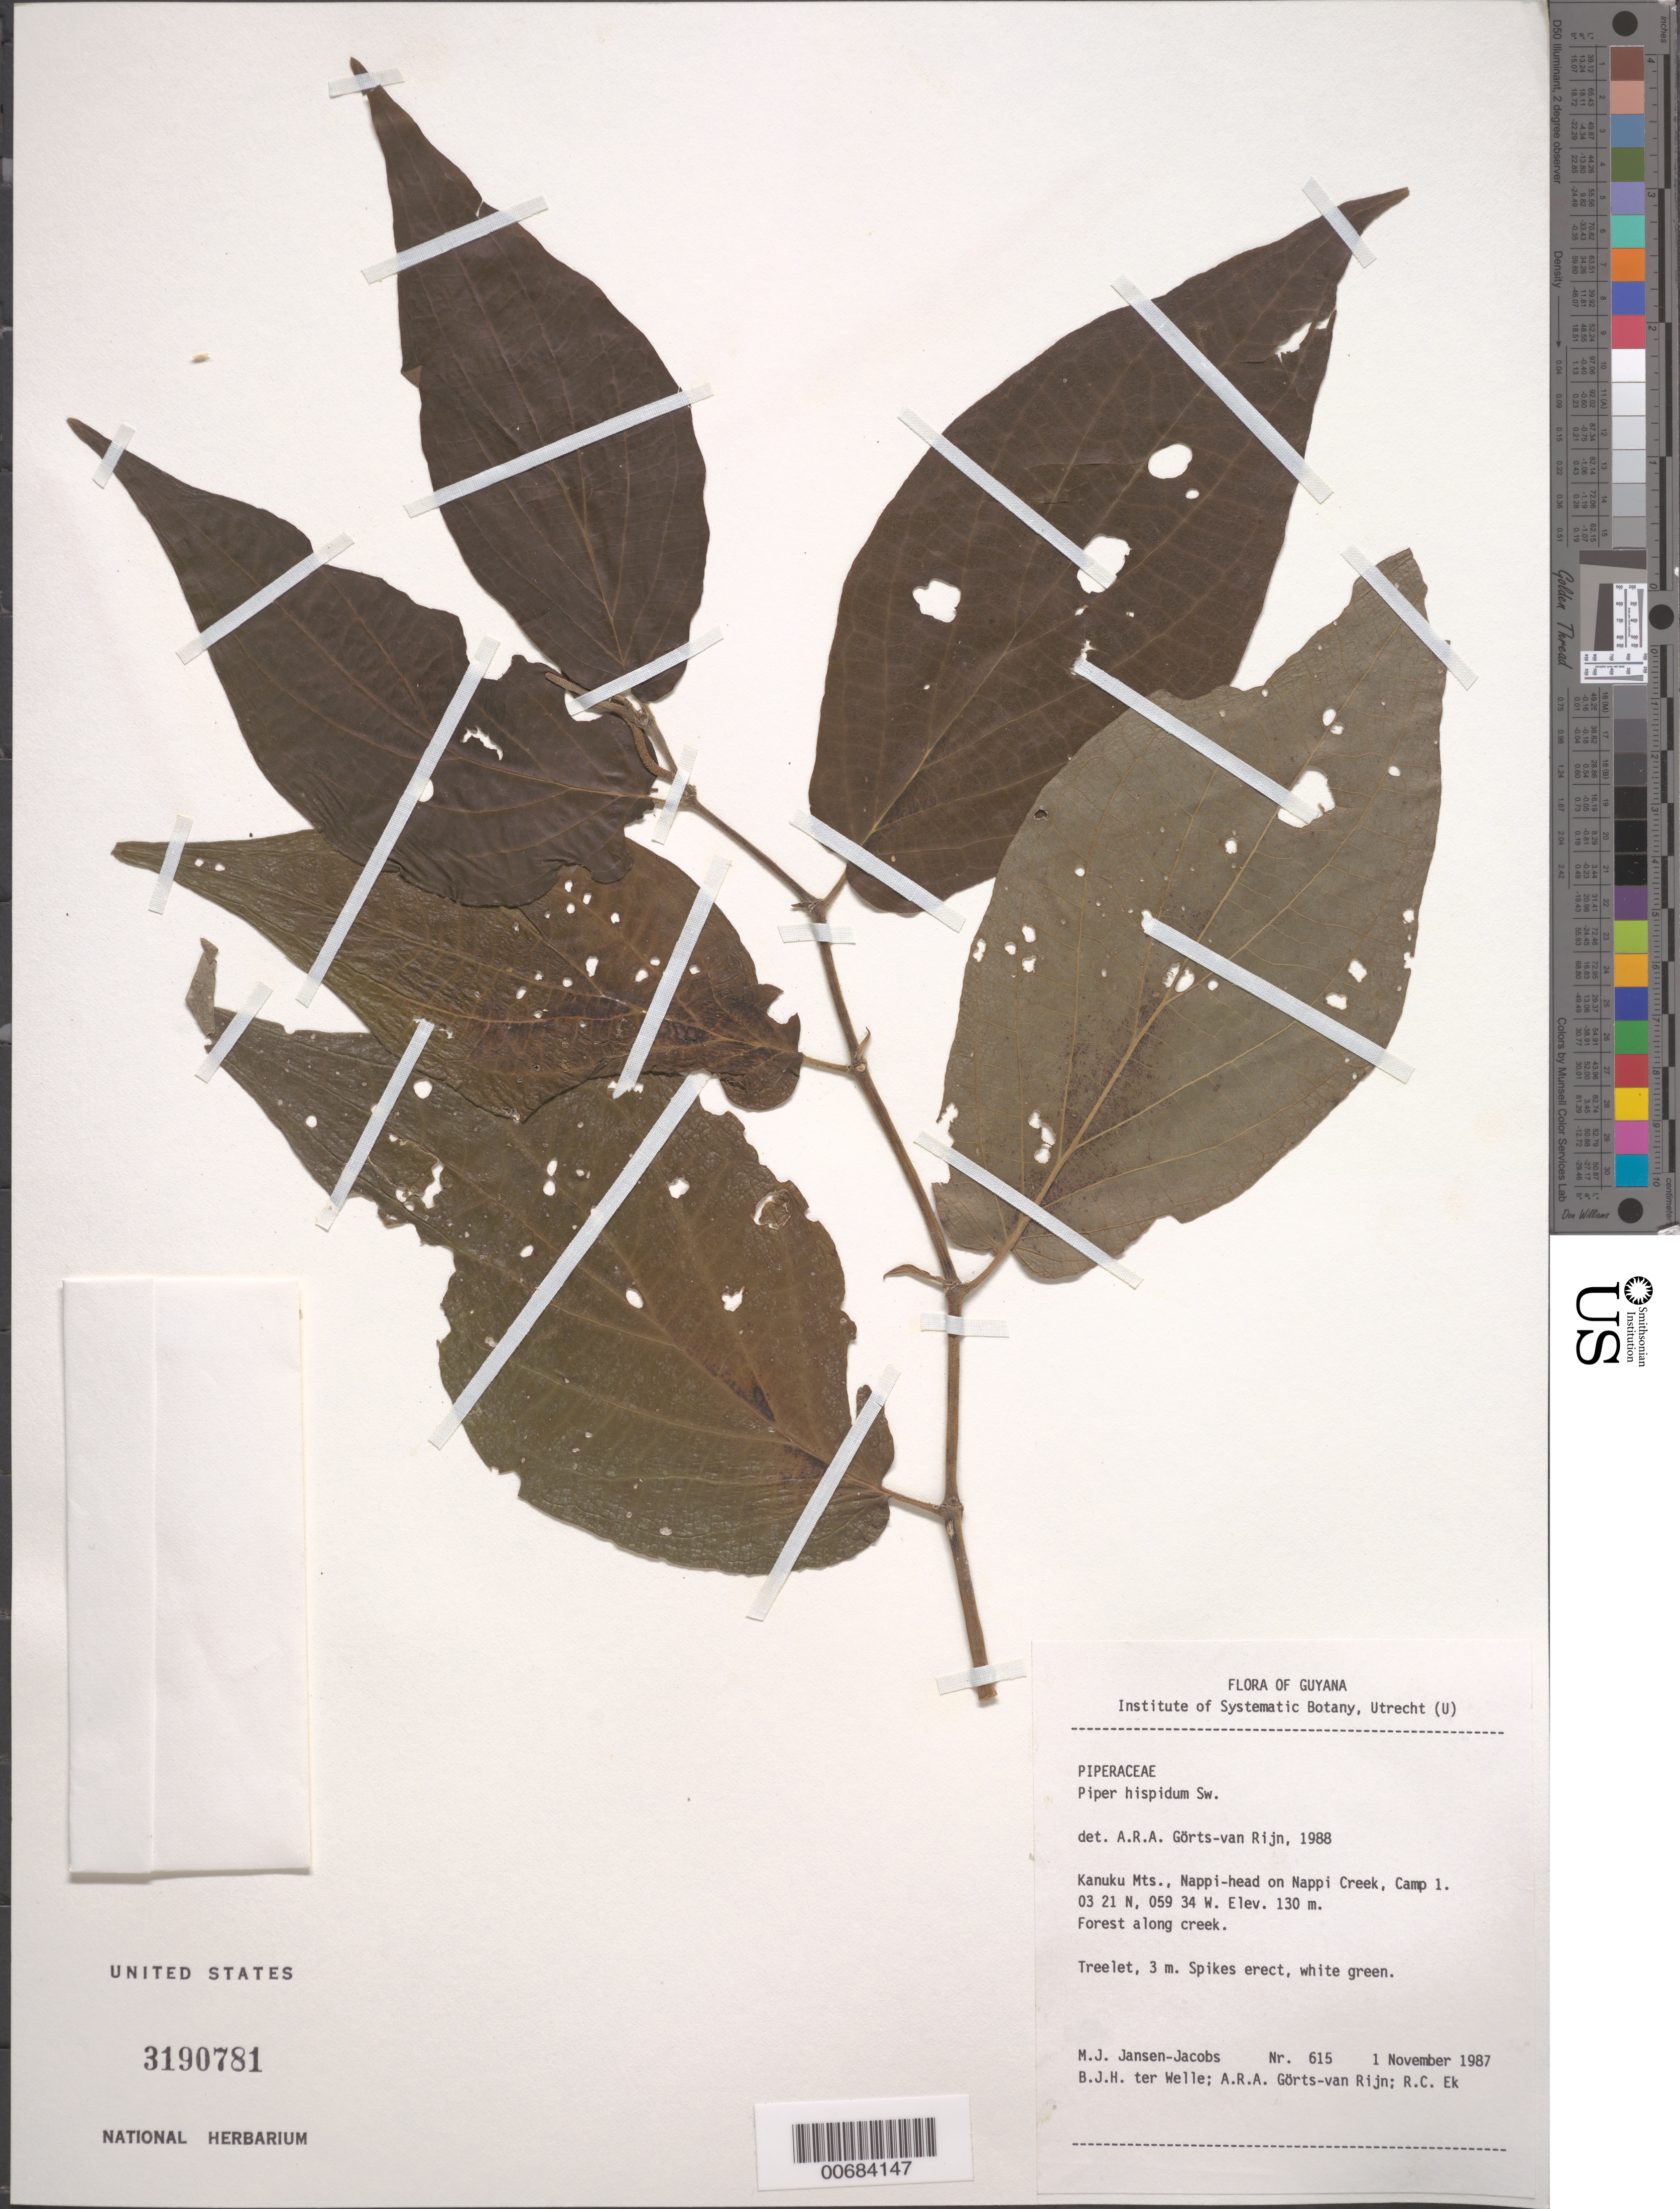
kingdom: Plantae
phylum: Tracheophyta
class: Magnoliopsida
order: Piperales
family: Piperaceae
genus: Piper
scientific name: Piper hispidum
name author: Sw.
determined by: Görts-van Rijn, A. R. A.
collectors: M. J. Jansen-Jacobs, B. Welle, A. .R. A. Görts-van Rijn & R. C. Ek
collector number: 615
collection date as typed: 1-Nov-87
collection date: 1987-11-01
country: Guyana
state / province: U. Takutu-U. Essequibo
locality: Kanuku Mts., Nappi-head on Nappi Creek, camp 1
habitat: Forest along creek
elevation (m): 130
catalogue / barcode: US 3190781